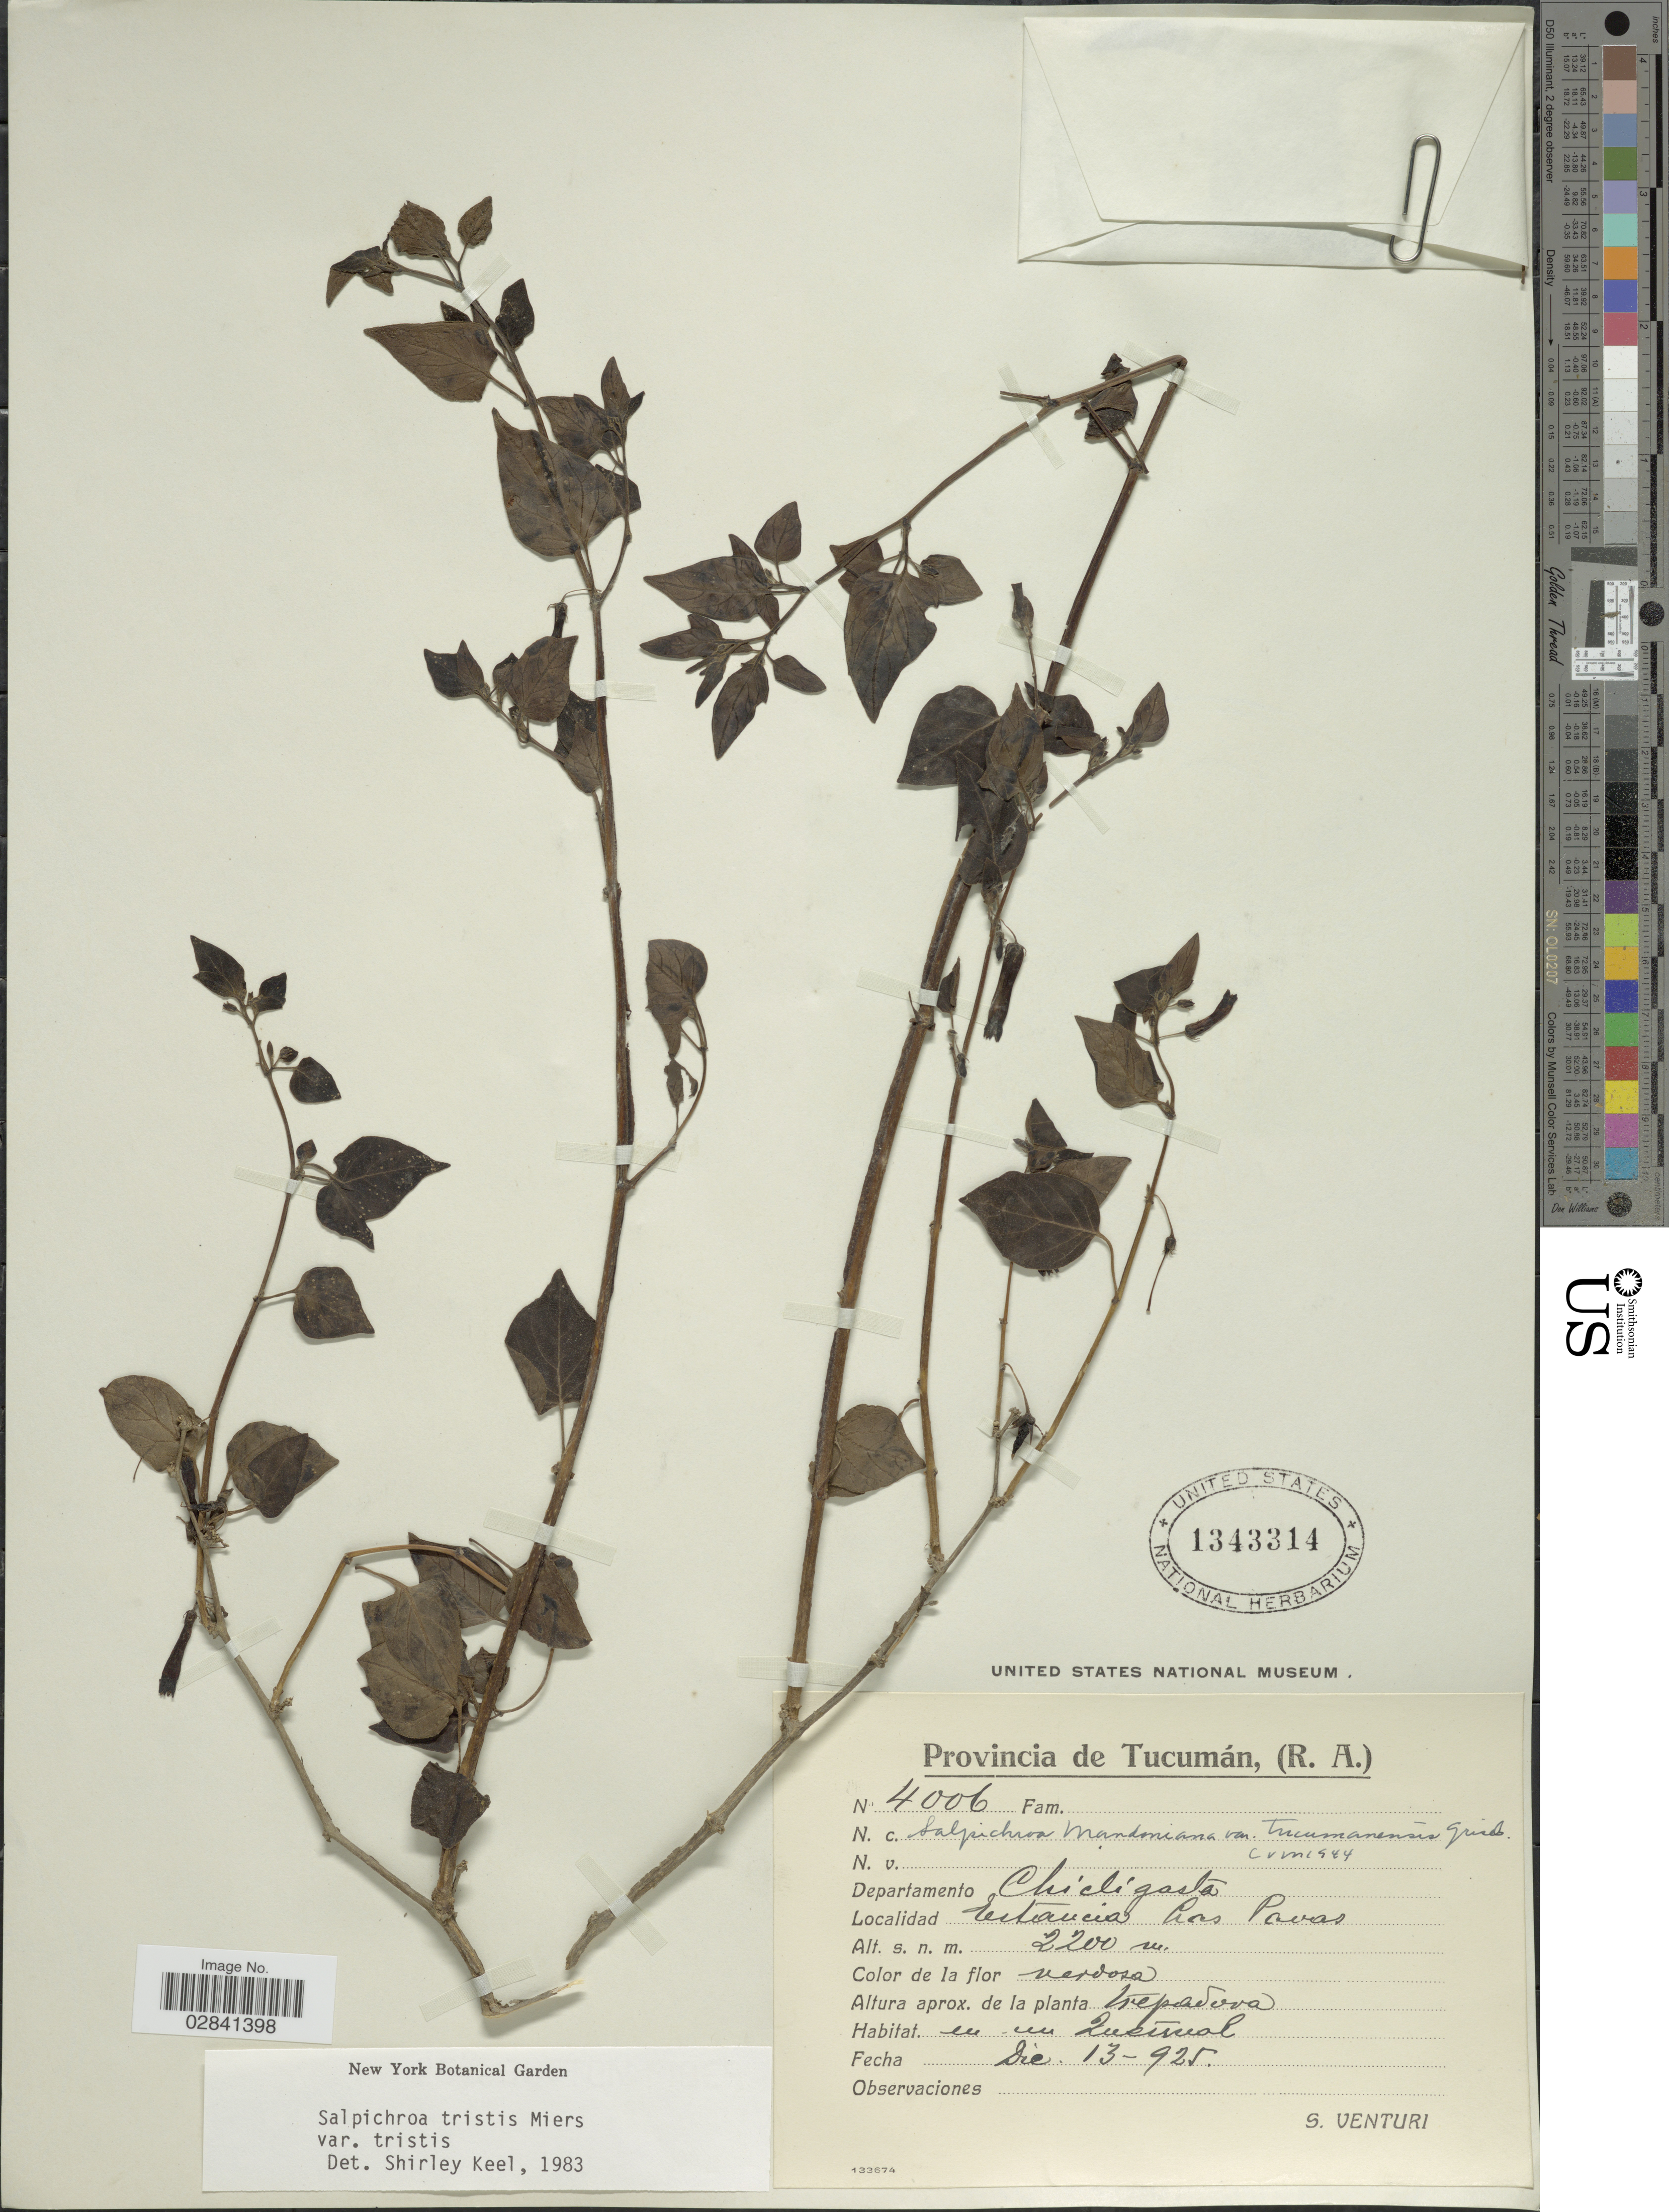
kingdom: Plantae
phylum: Tracheophyta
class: Magnoliopsida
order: Solanales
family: Solanaceae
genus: Salpichroa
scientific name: Salpichroa tristis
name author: Walp.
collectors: S. Venturi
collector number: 4006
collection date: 1925-12-13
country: Argentina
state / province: Tucuman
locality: (R. A.). Departamento Chicligasta. Estancia Las Pavas.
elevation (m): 2200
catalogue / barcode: US 1343314